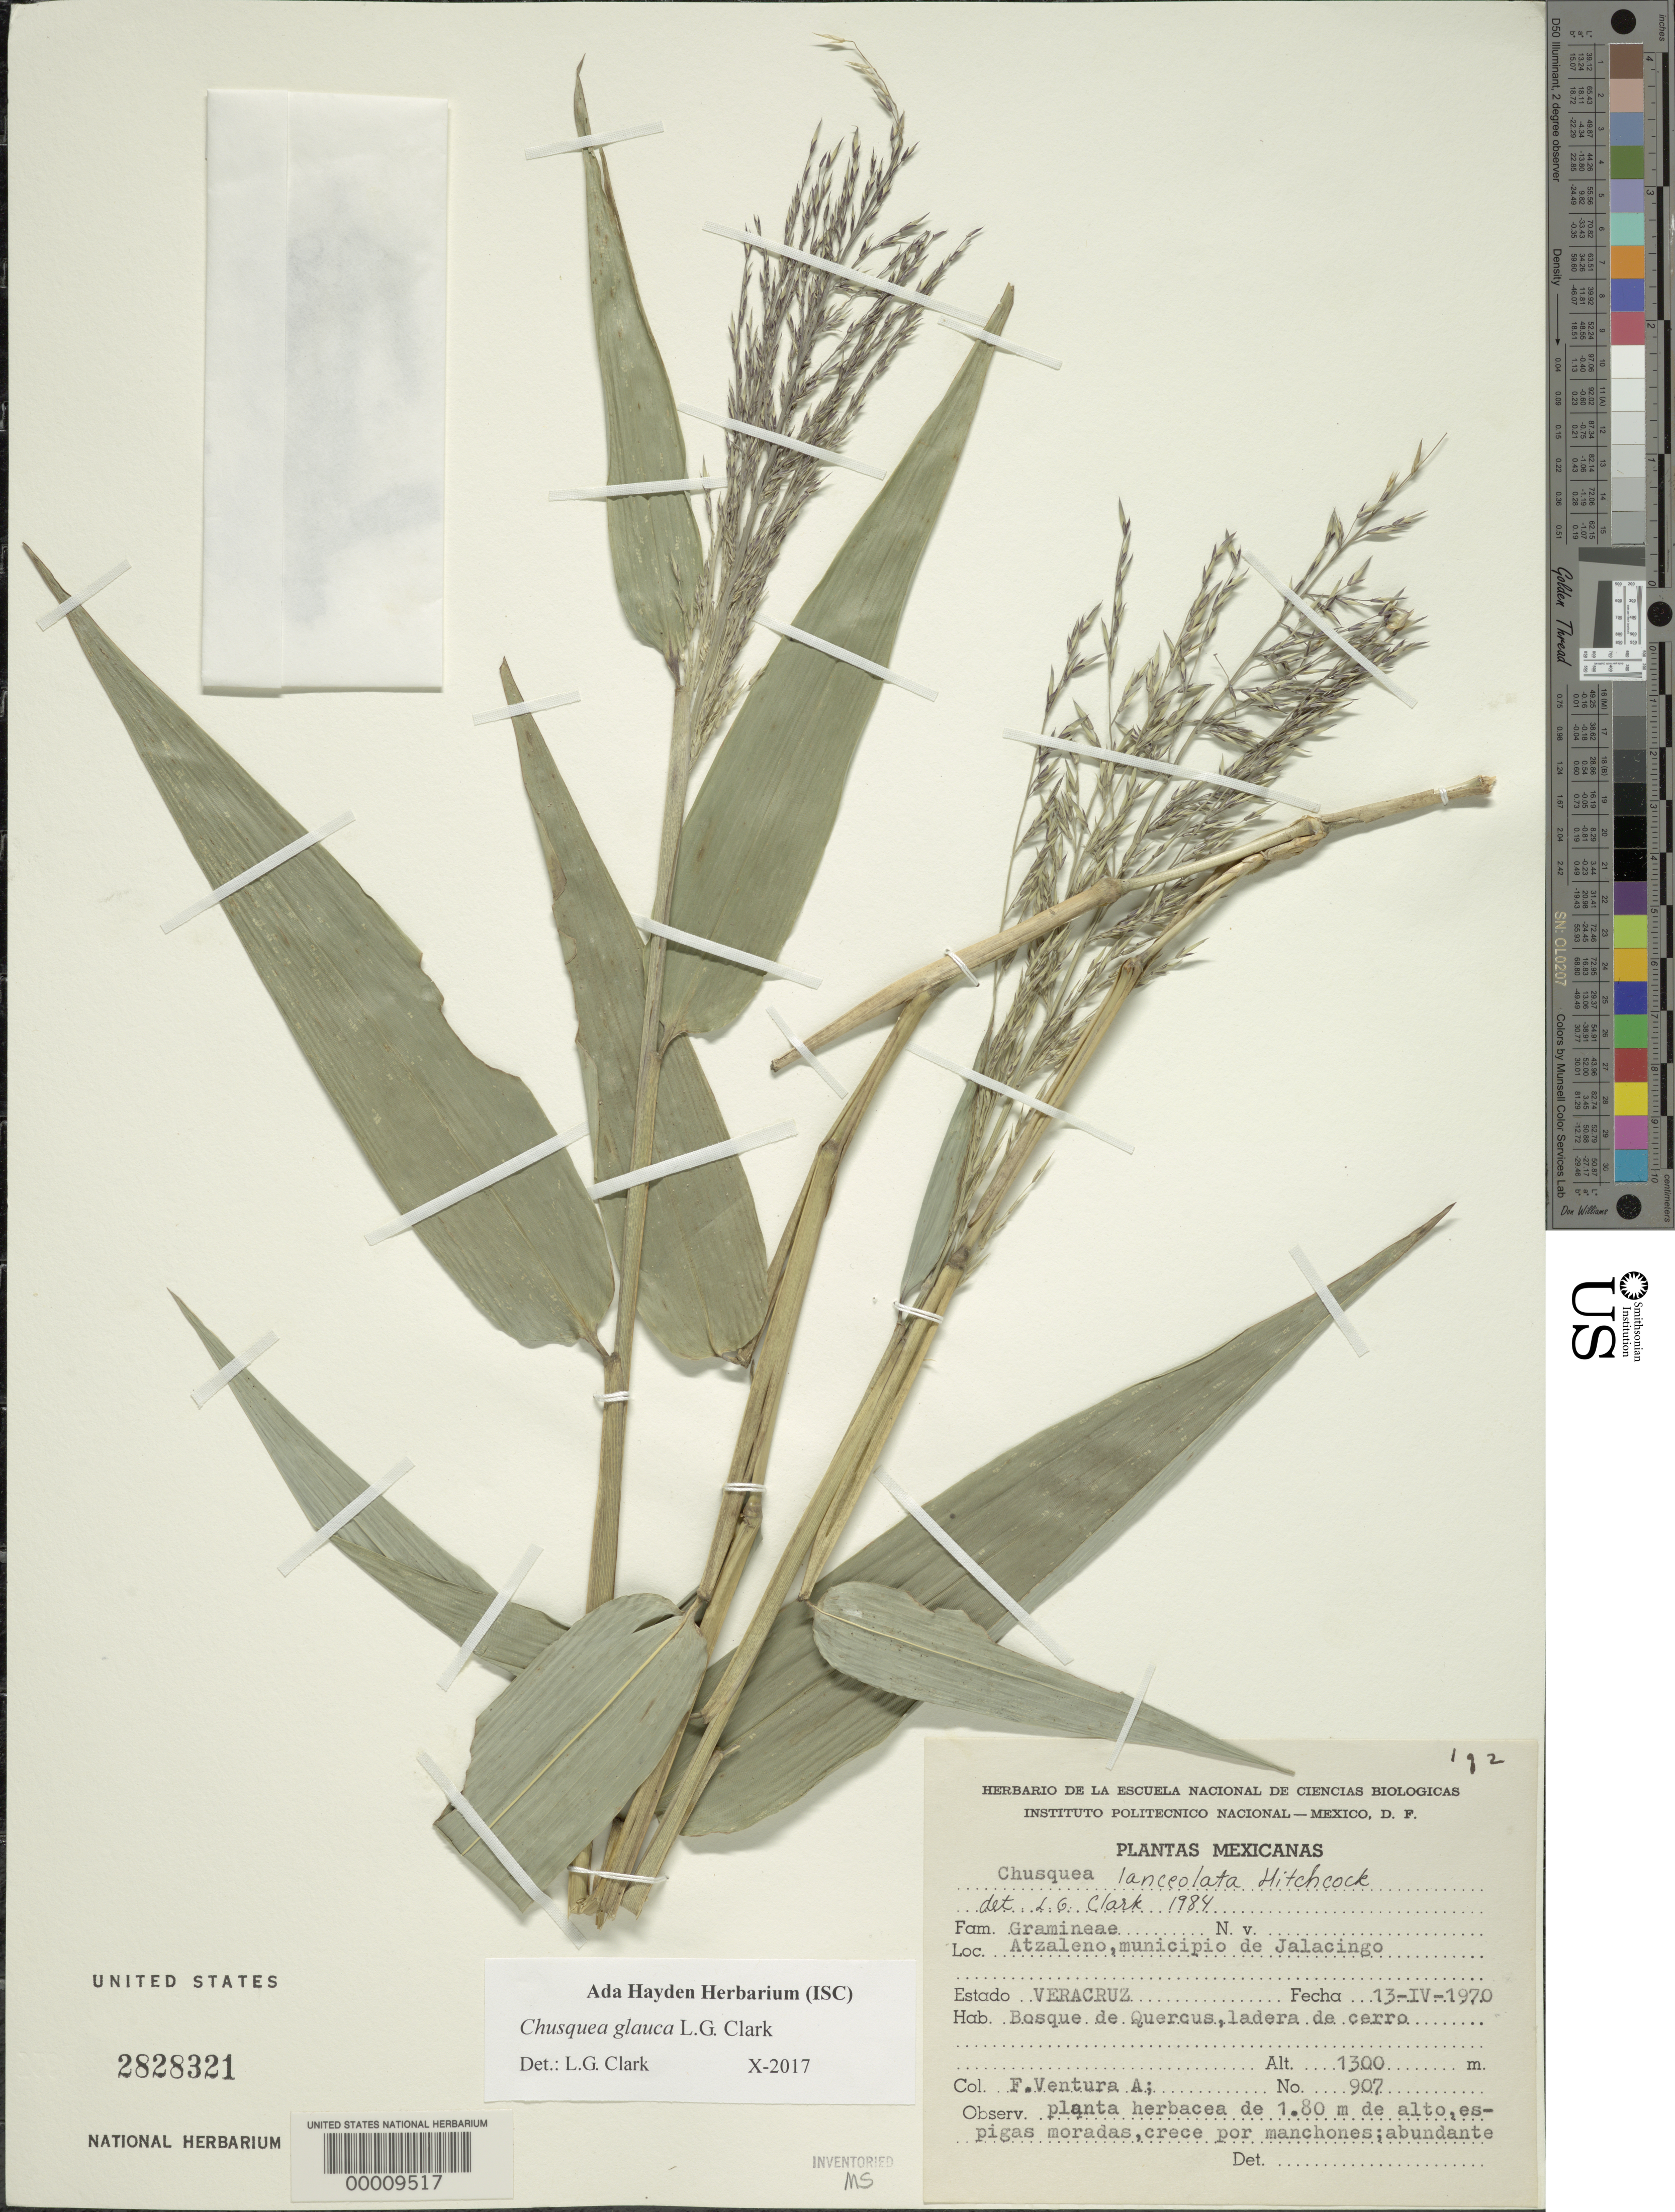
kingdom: Plantae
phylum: Tracheophyta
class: Liliopsida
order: Poales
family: Poaceae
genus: Chusquea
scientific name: Chusquea glauca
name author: L.G. Clark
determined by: Clark, Lynn G., (ISC), Iowa State University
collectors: F. Ventura A.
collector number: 907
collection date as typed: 13 Apr 1970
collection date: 1970-04-13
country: Mexico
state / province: Veracruz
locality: Atzaleno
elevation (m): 1300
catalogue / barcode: US 2828321